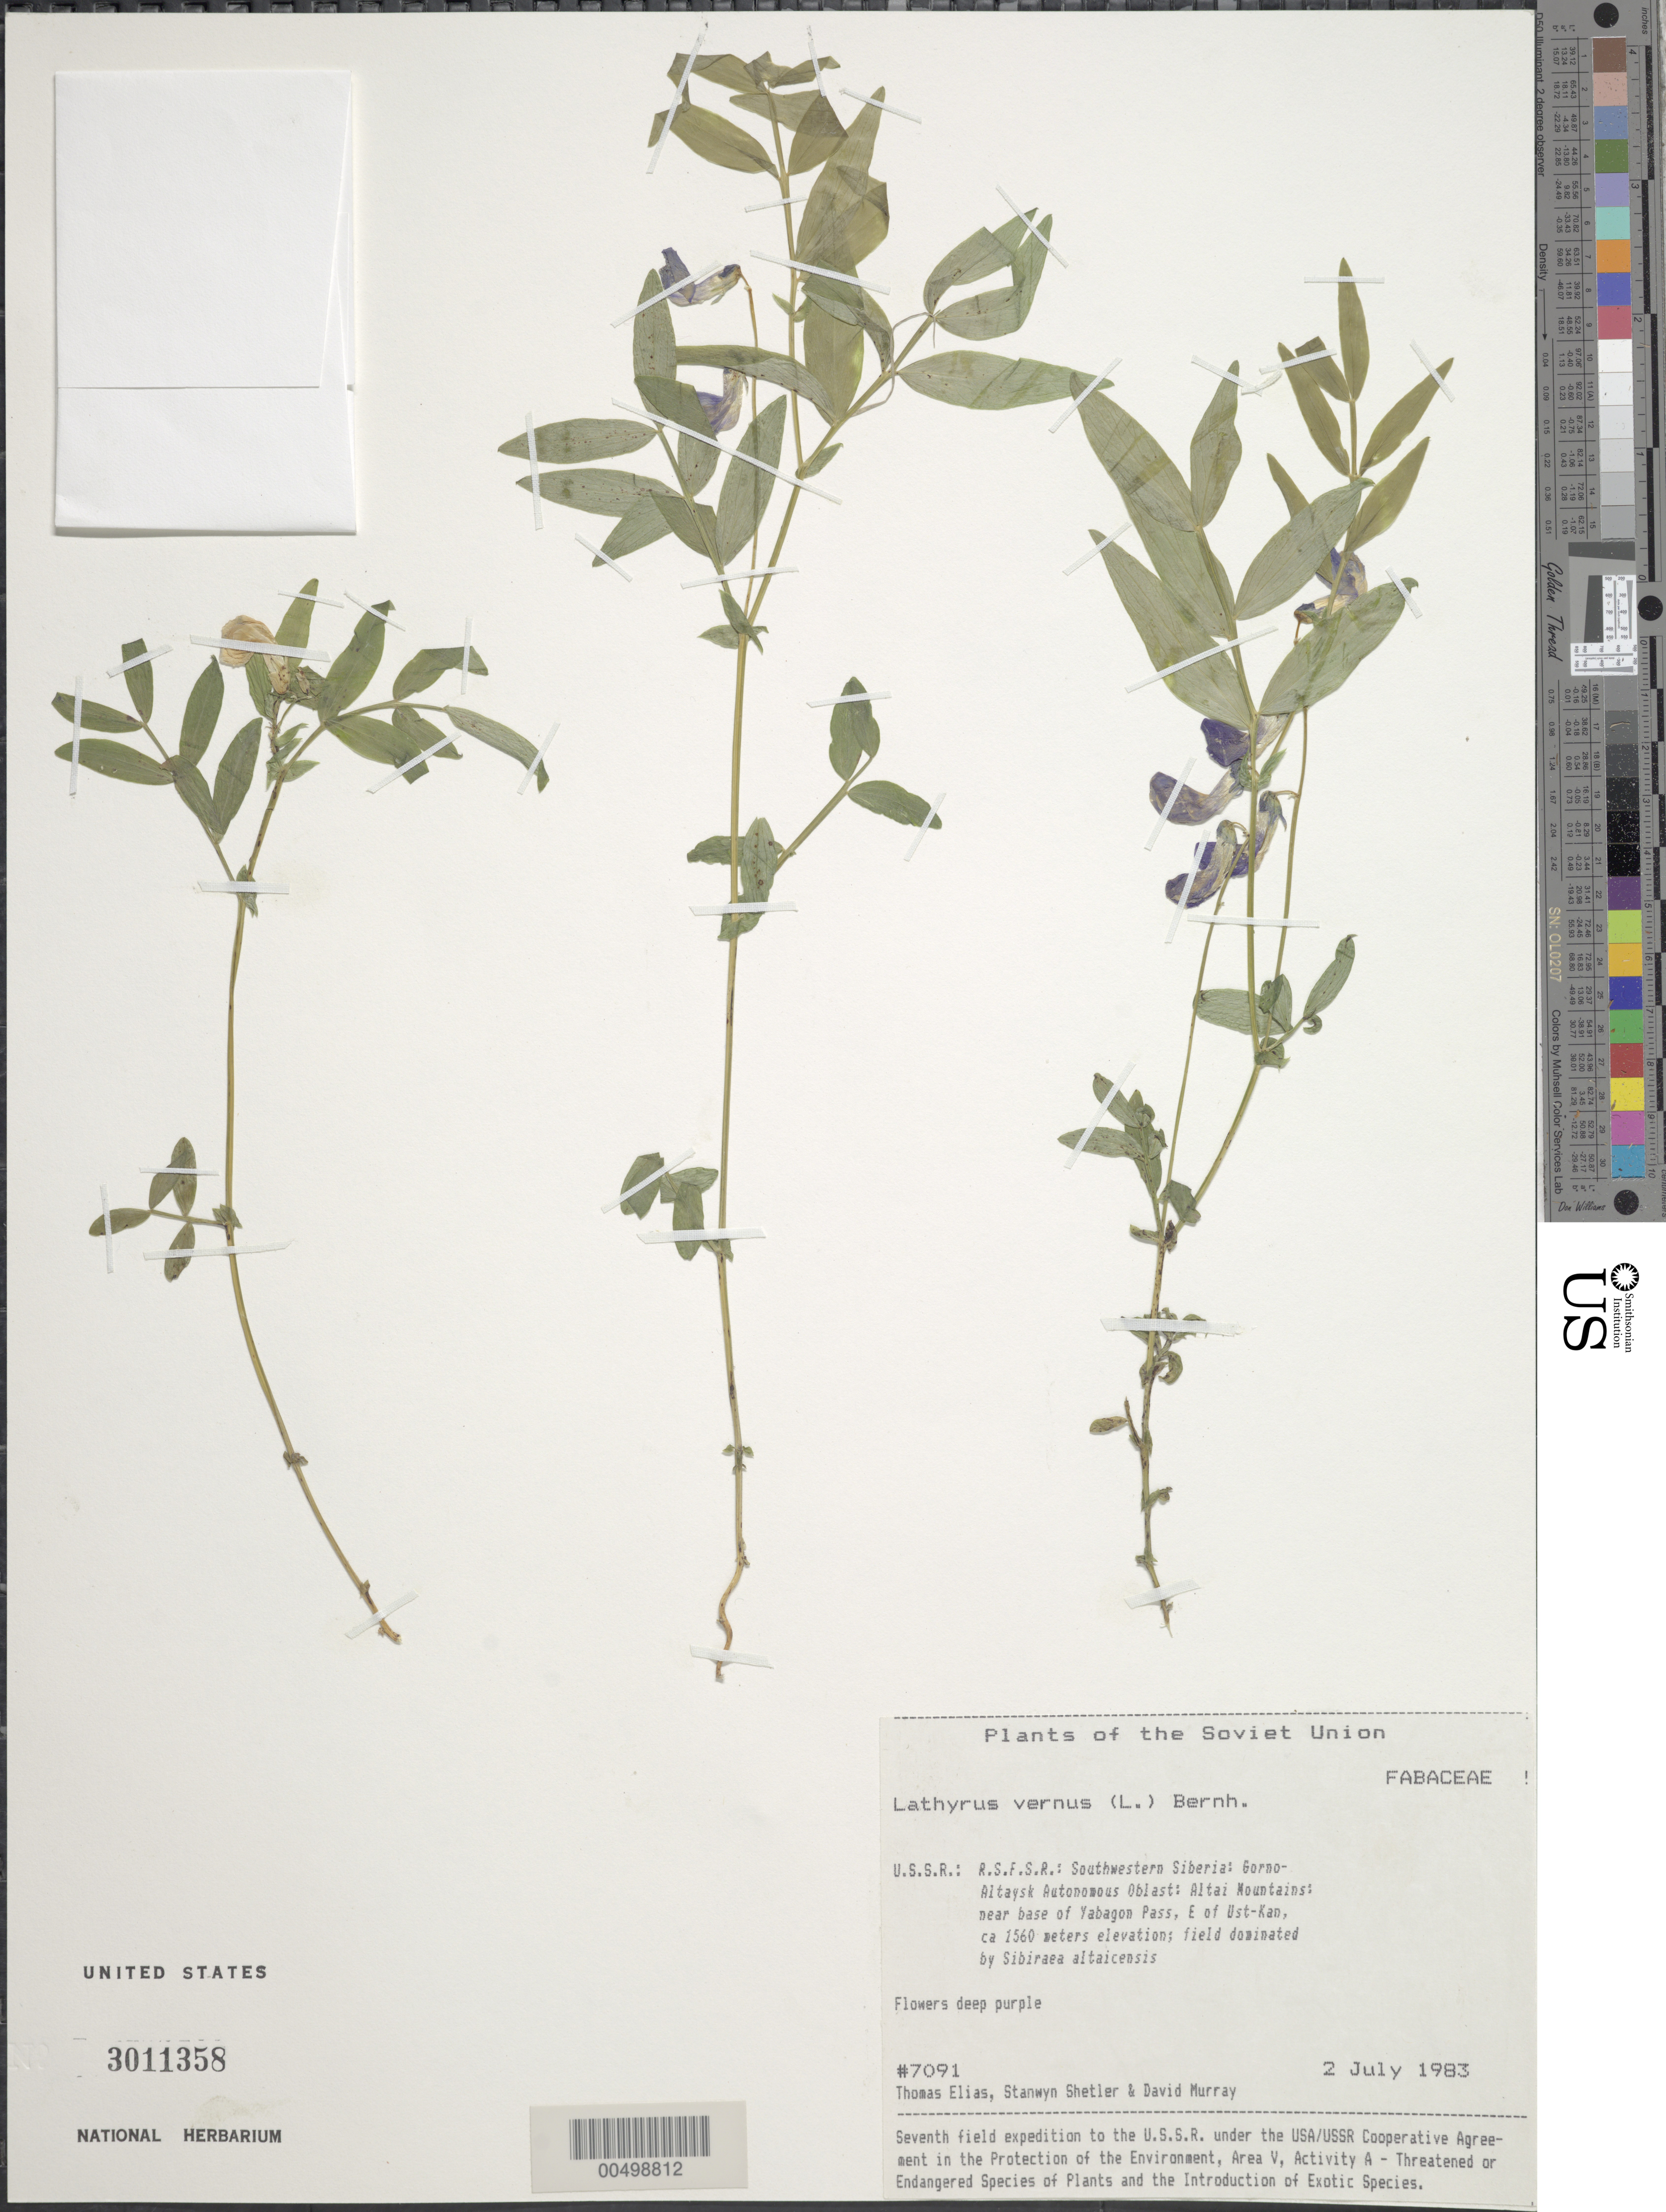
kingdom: Plantae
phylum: Tracheophyta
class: Magnoliopsida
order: Fabales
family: Fabaceae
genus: Lathyrus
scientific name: Lathyrus vernus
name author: (L.) Bernh.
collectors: T. Elias, S. Shetler & D. F. Murray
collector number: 7091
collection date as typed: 02 Jul 1983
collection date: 1983-07-02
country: Russian Federation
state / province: Altai Republic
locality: Altai Mountains, near base of Yabagon Pass, E of Ust-Kan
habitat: field dominated by Sibiraea altaiensis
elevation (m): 1560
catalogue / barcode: US 3011358